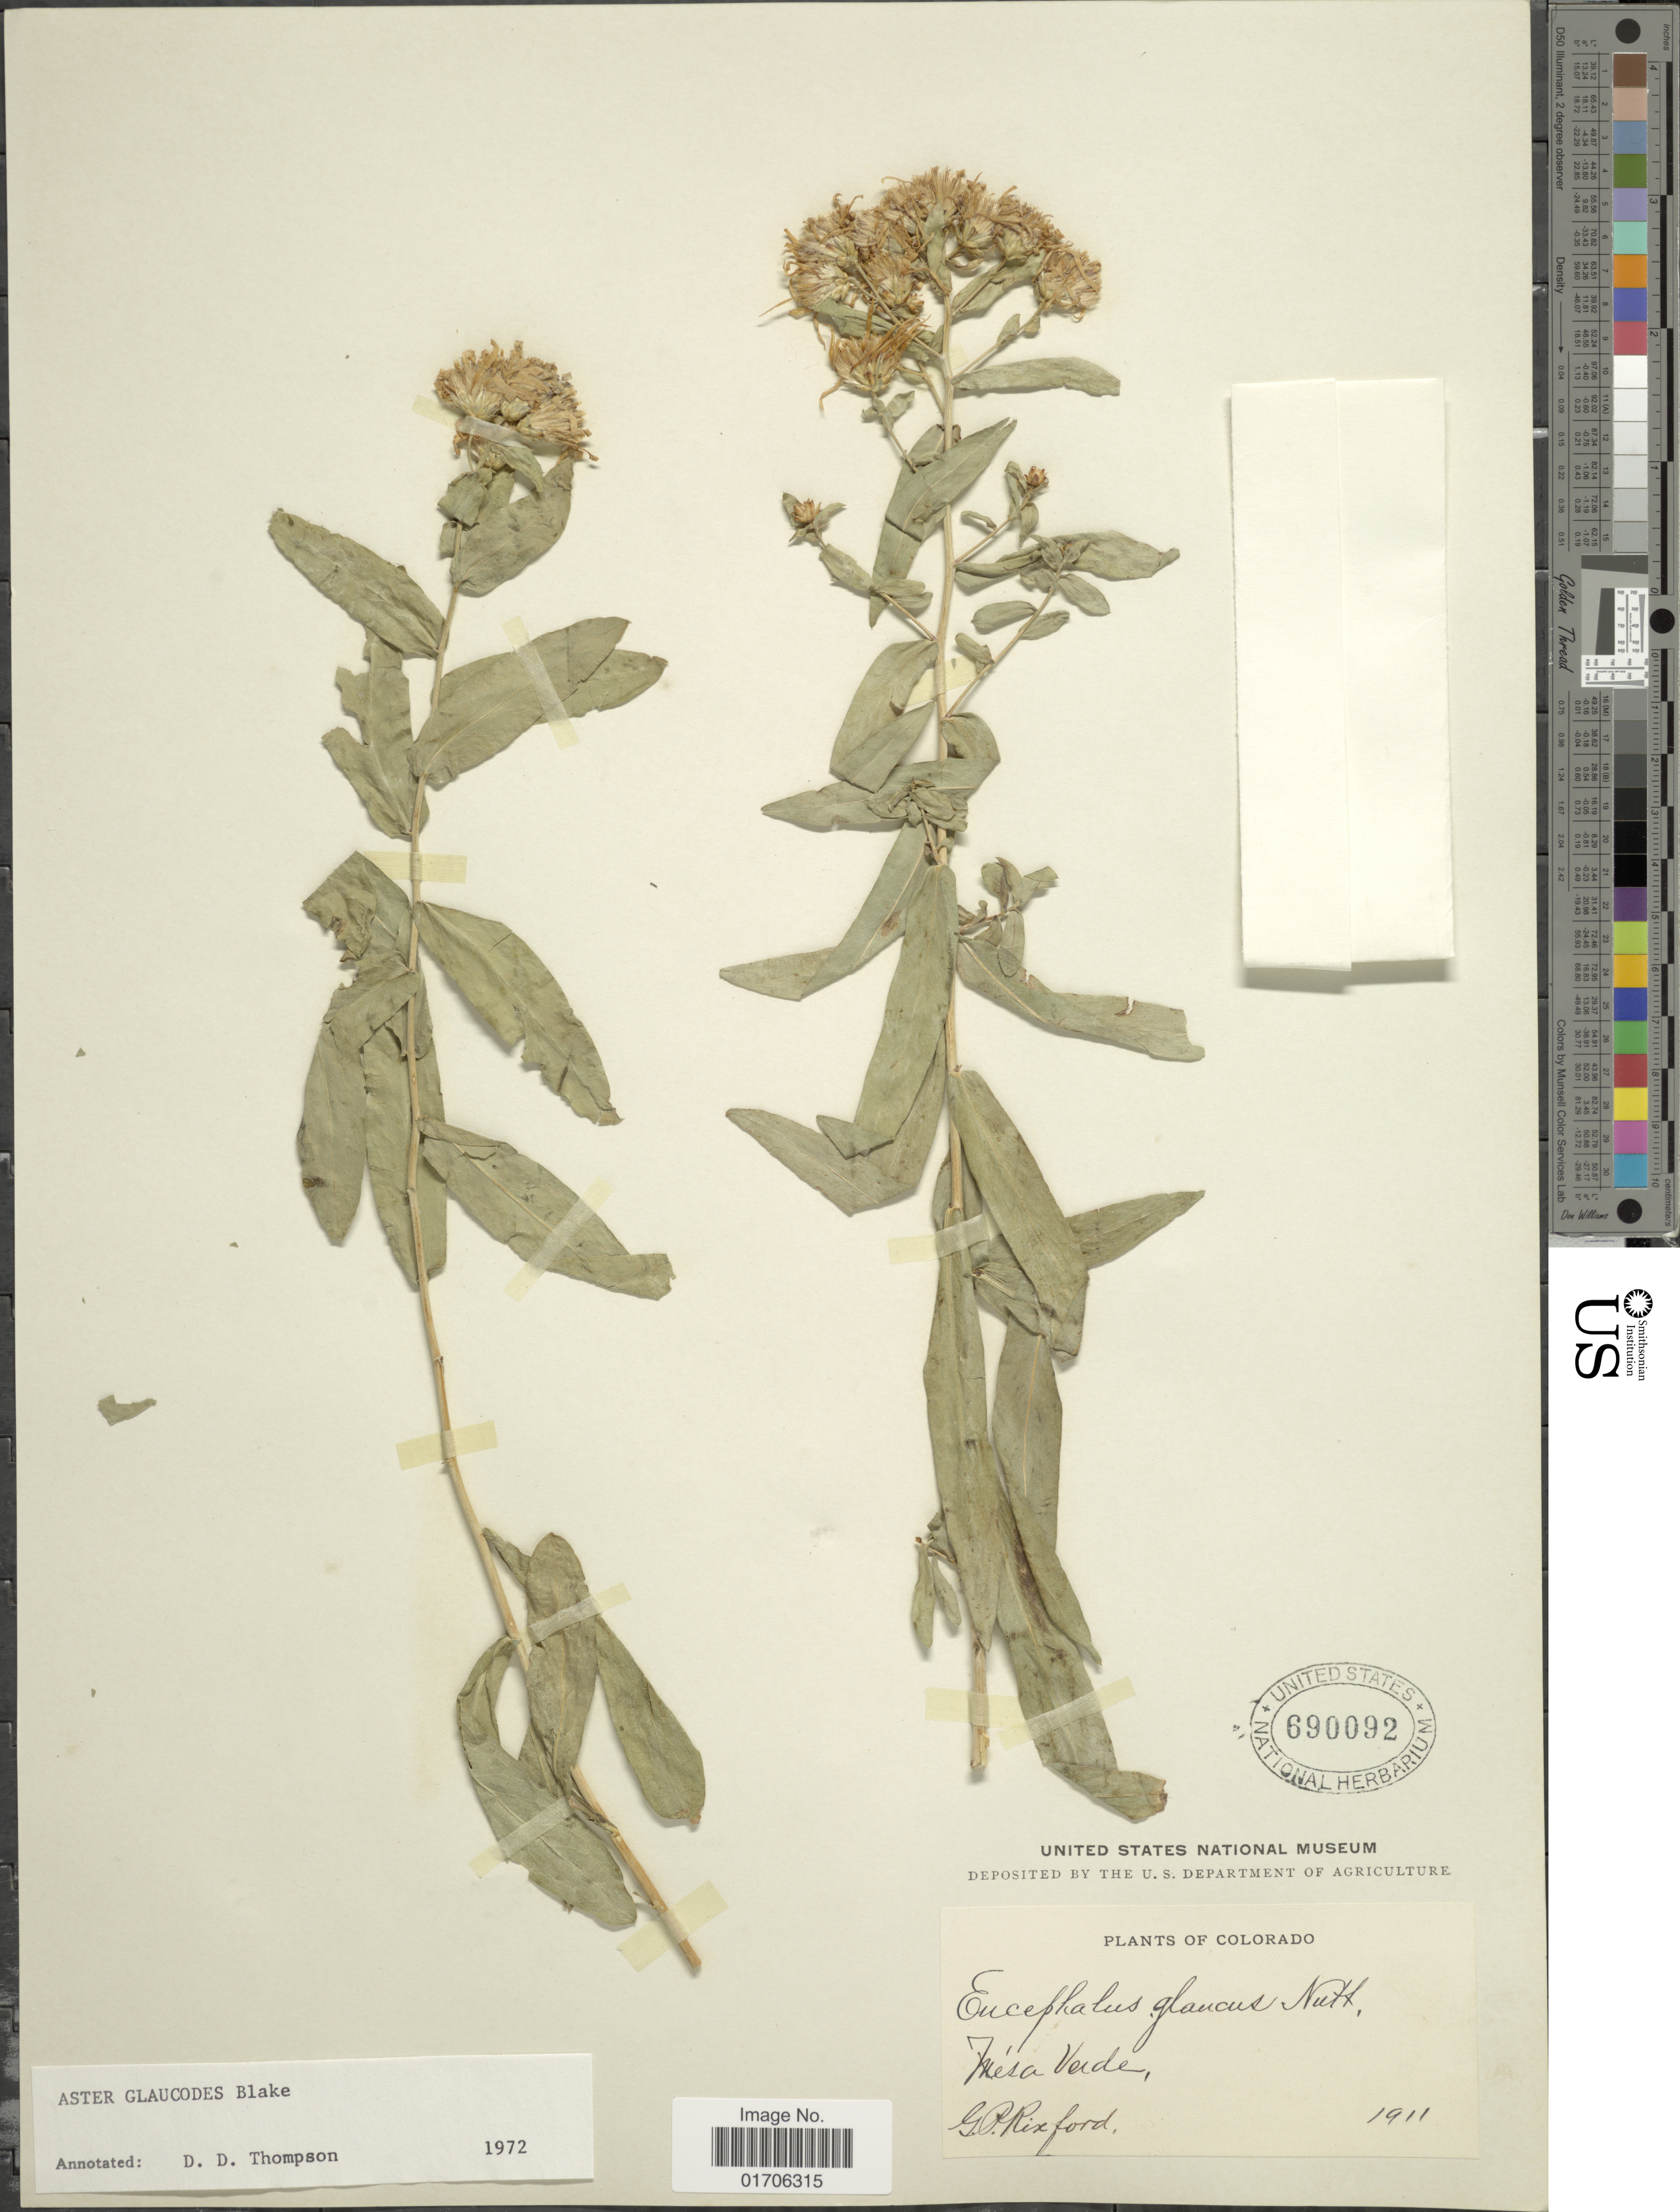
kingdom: Plantae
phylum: Tracheophyta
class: Magnoliopsida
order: Asterales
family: Asteraceae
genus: Eurybia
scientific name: Eurybia glauca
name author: (Nutt.) G.L. Nesom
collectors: G. Rixford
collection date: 1911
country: United States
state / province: Colorado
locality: Colorado. Mésa Verde.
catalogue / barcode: US 690092